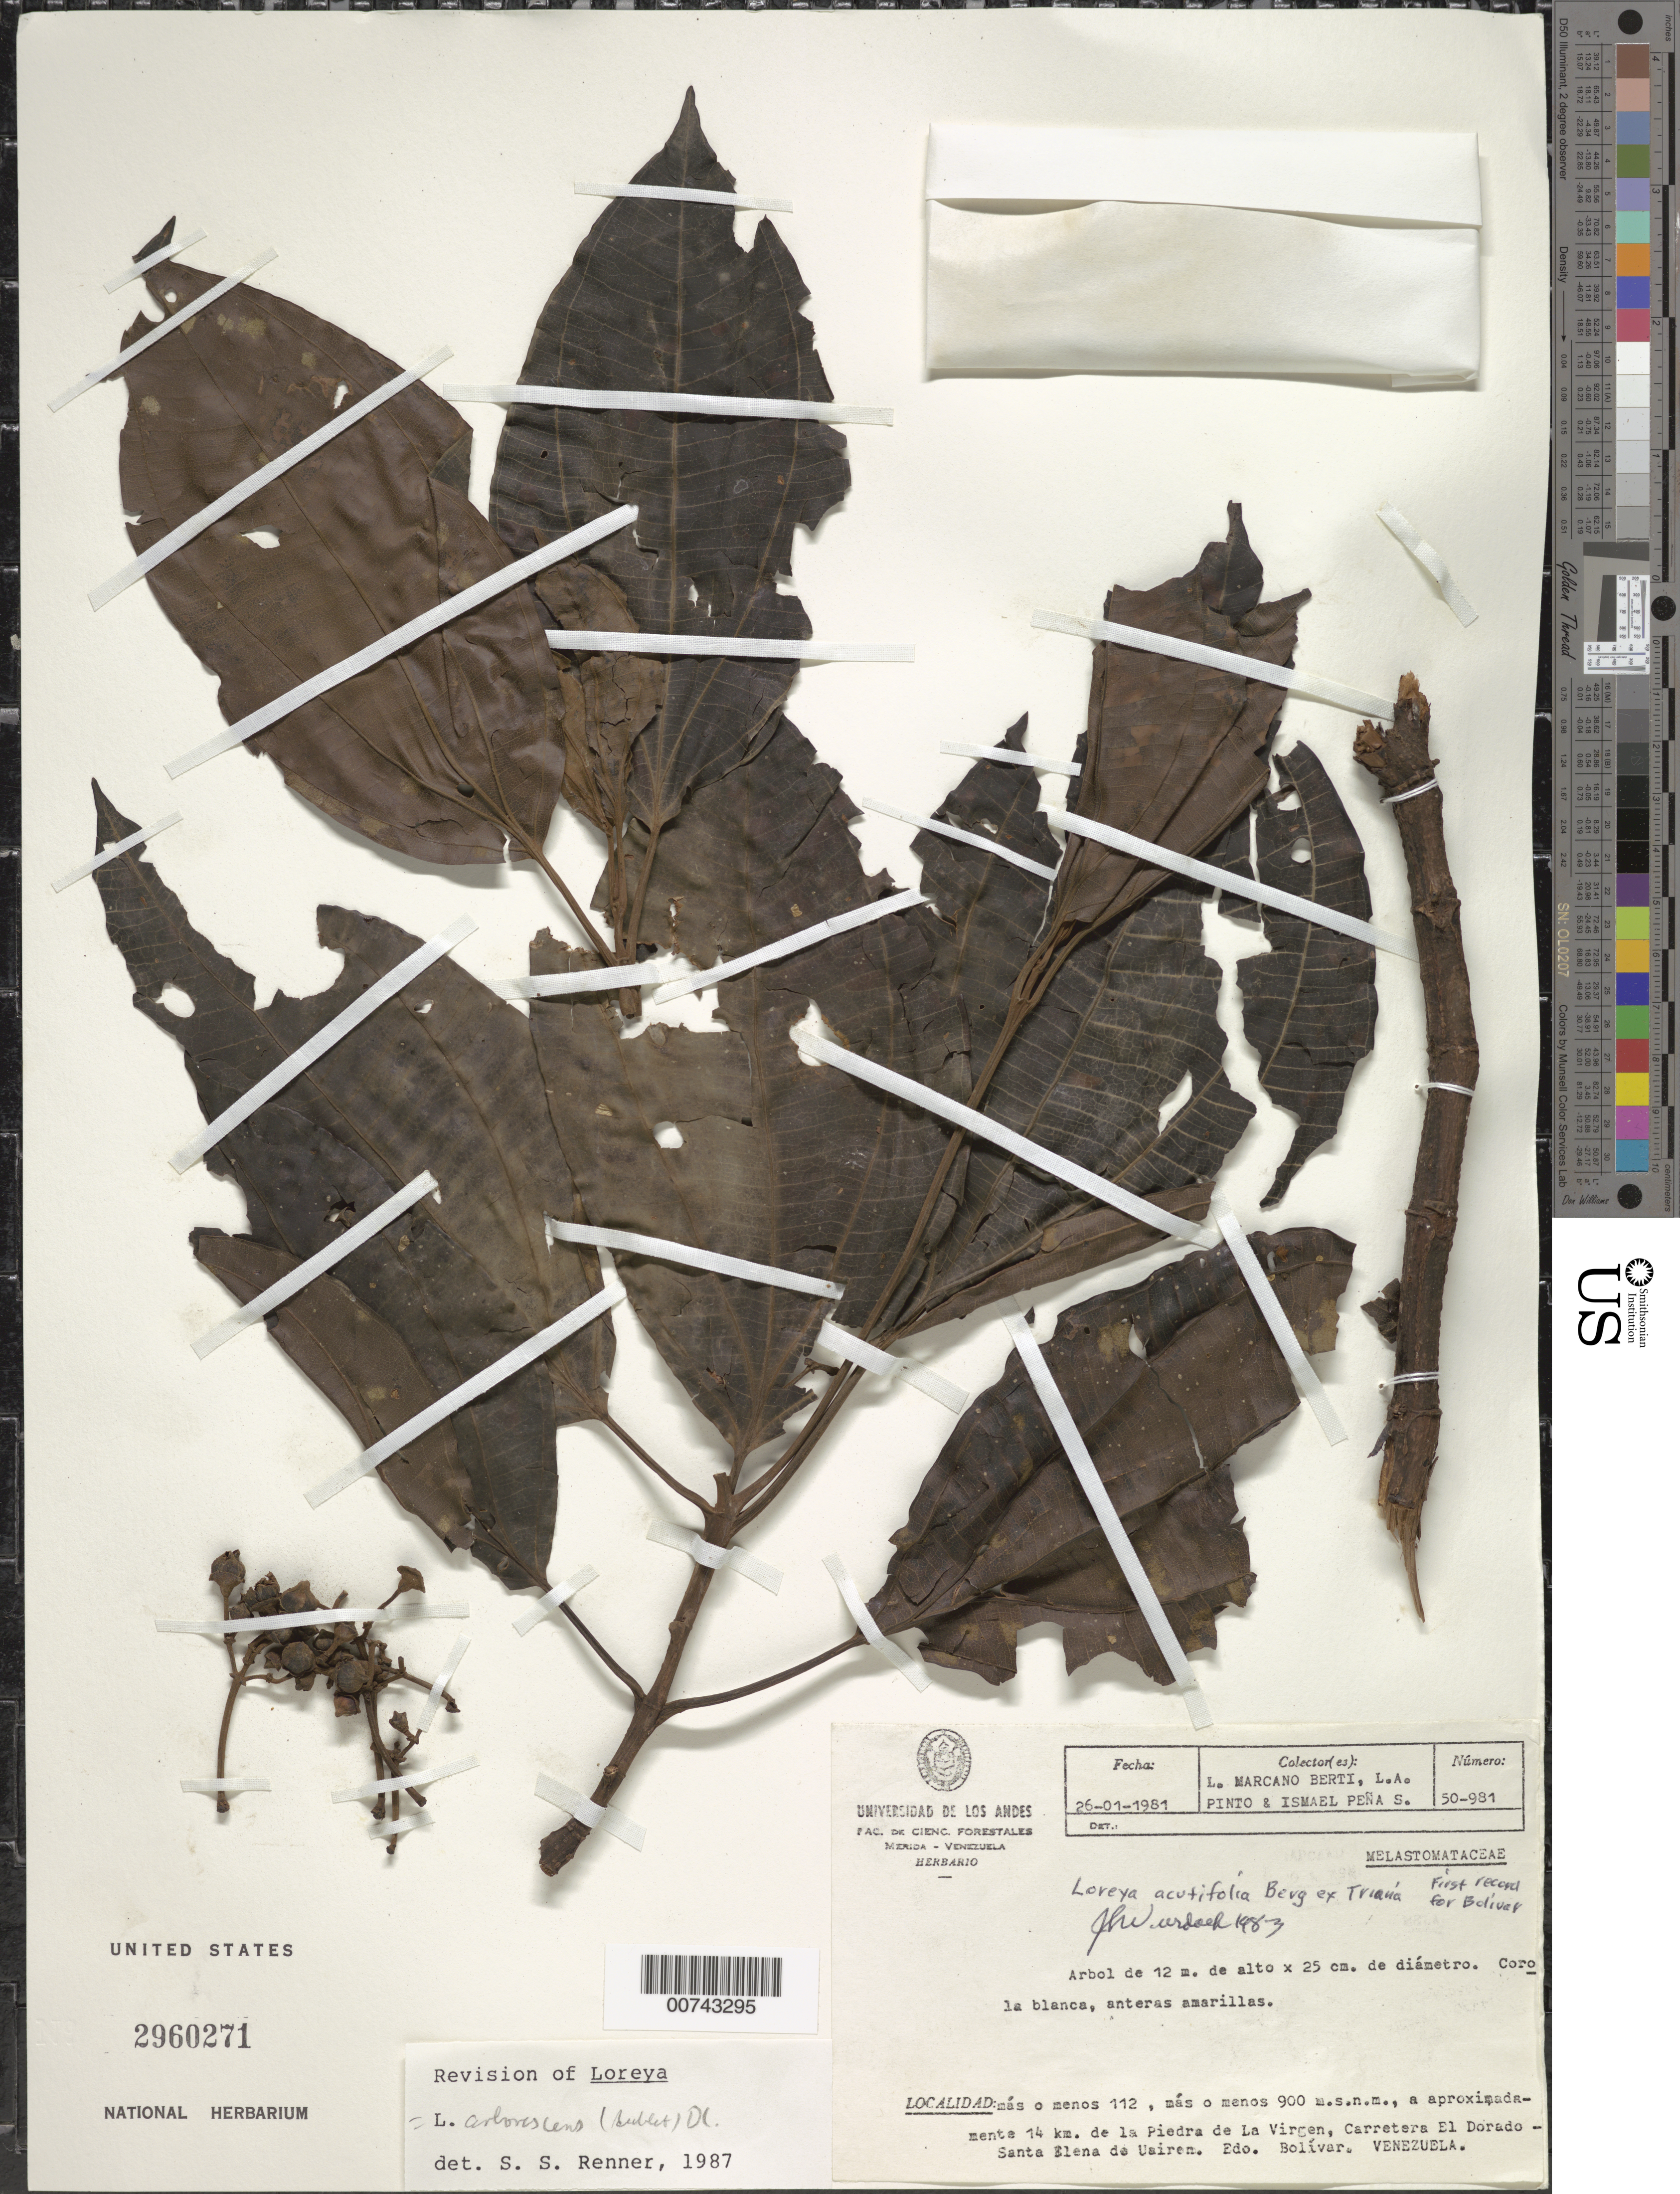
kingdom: Plantae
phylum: Tracheophyta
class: Magnoliopsida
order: Myrtales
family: Melastomataceae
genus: Bellucia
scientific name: Bellucia arborescens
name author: (Aubl.) Baill.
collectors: L. Marcano-Berti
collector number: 981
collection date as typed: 26-Jan-65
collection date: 1965-01-26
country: Venezuela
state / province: Bolívar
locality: Carretera El Dorado - Santa Elena de Uairen, mas o menos 112, mas o menos 900 msnm, a aprox 14 km de la Piedra de La Virgen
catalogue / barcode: US 2960271